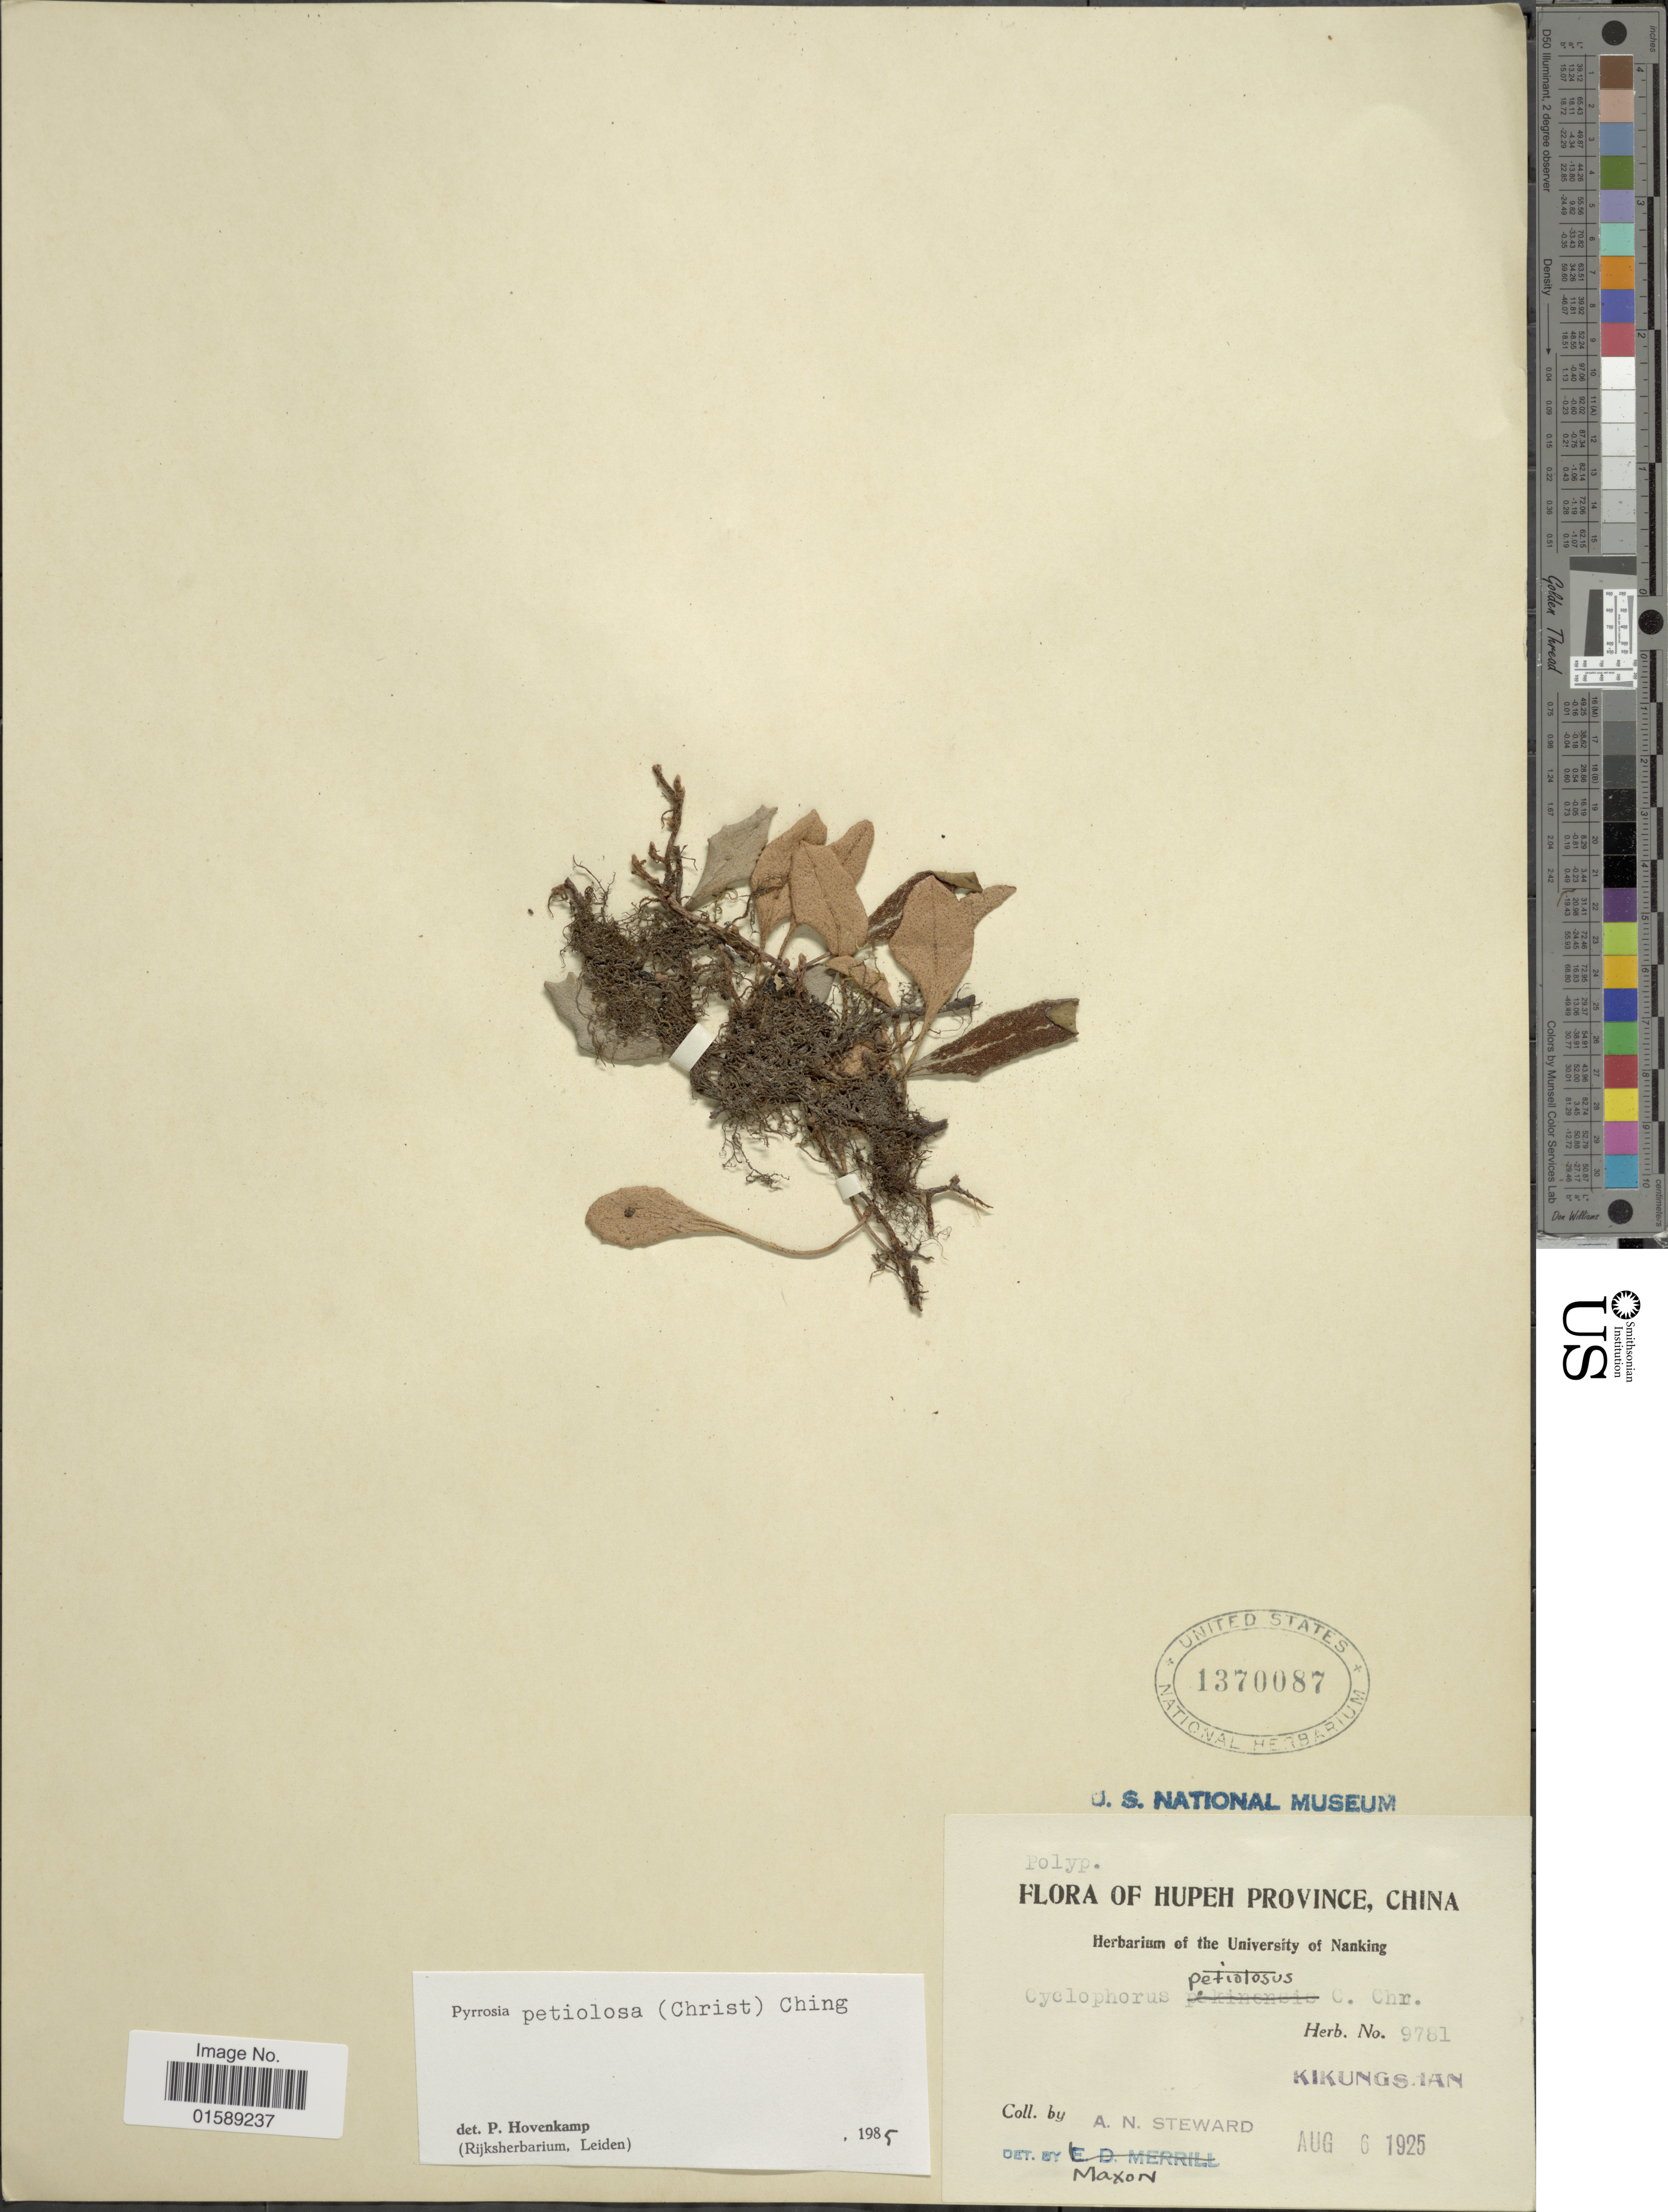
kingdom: Plantae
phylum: Tracheophyta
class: Polypodiopsida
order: Polypodiales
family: Polypodiaceae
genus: Pyrrosia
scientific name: Pyrrosia petiolosa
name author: (Christ) Ching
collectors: A. N. Steward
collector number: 9781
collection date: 1925-08-06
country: China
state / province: Hubei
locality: Hupeh, Province, China. Kikungshan.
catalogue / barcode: US 1370087